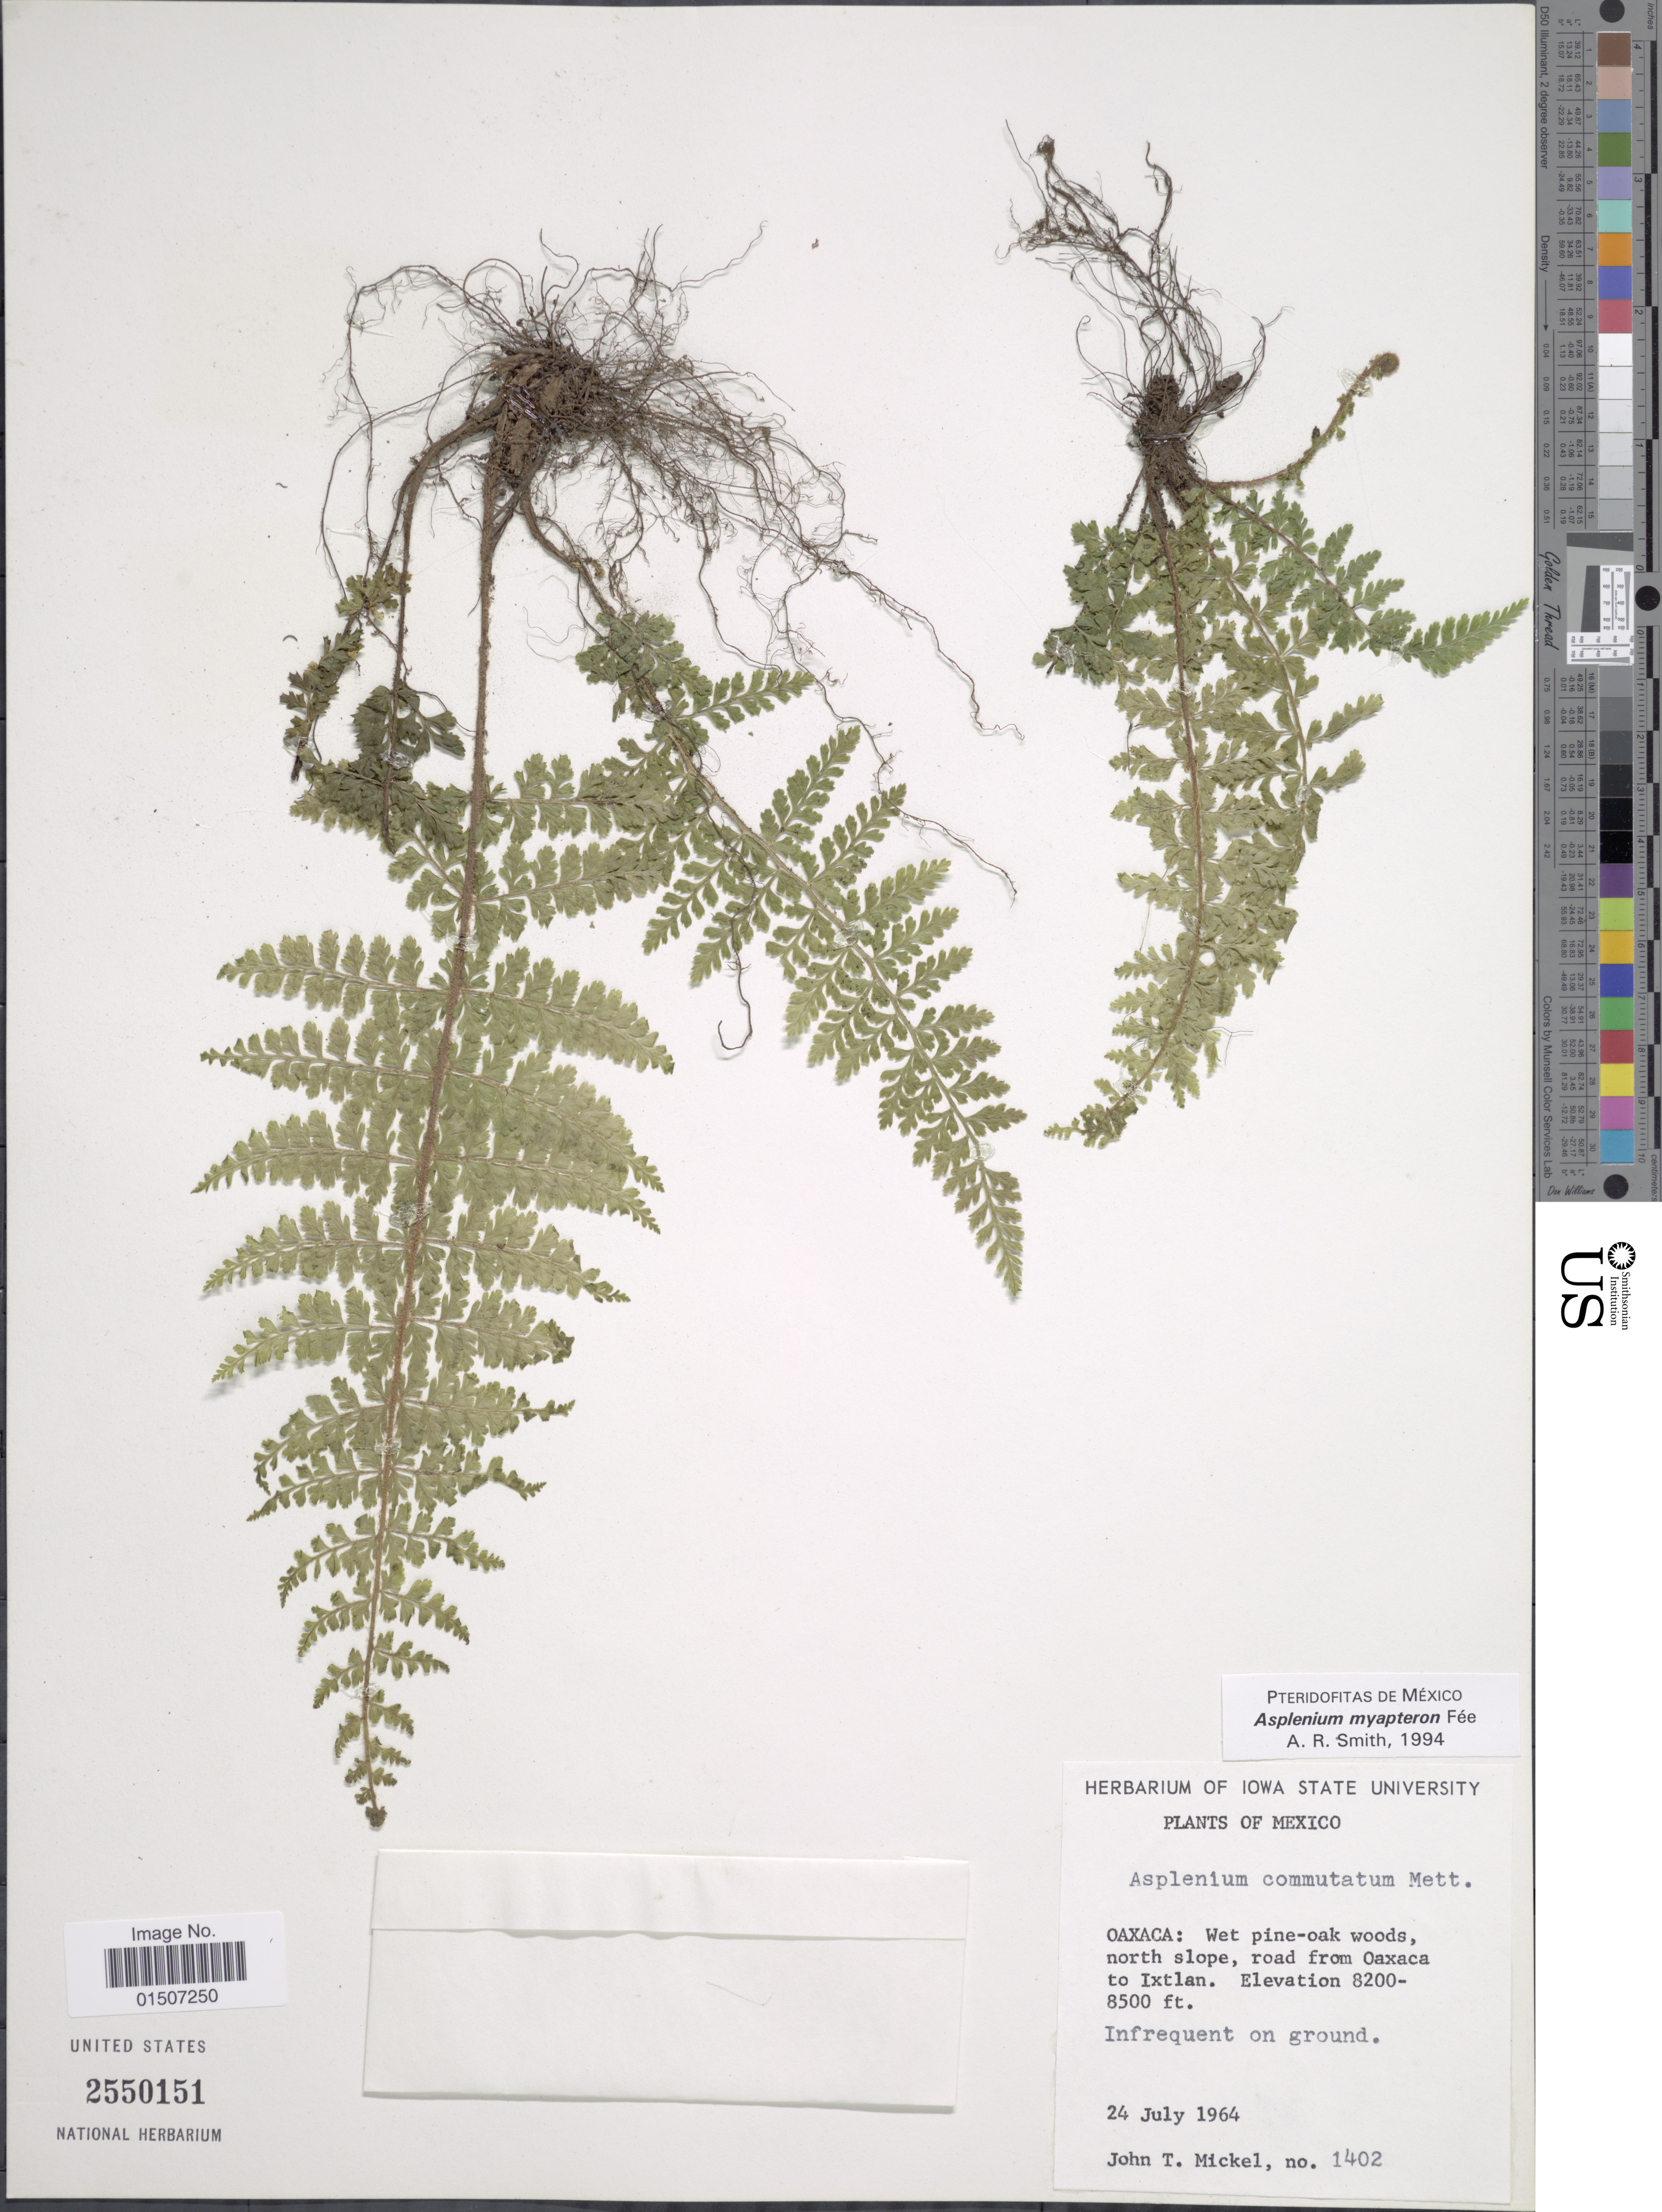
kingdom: Plantae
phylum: Tracheophyta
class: Polypodiopsida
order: Polypodiales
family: Aspleniaceae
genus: Asplenium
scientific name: Asplenium myapteron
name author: Fée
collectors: J. T. Mickel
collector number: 1402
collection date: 1964-07-24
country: Mexico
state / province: Oaxaca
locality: Wet pine-oak woods, north slope, road from Oaxaca to Ixtlan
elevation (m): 2591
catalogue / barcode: US 2550151